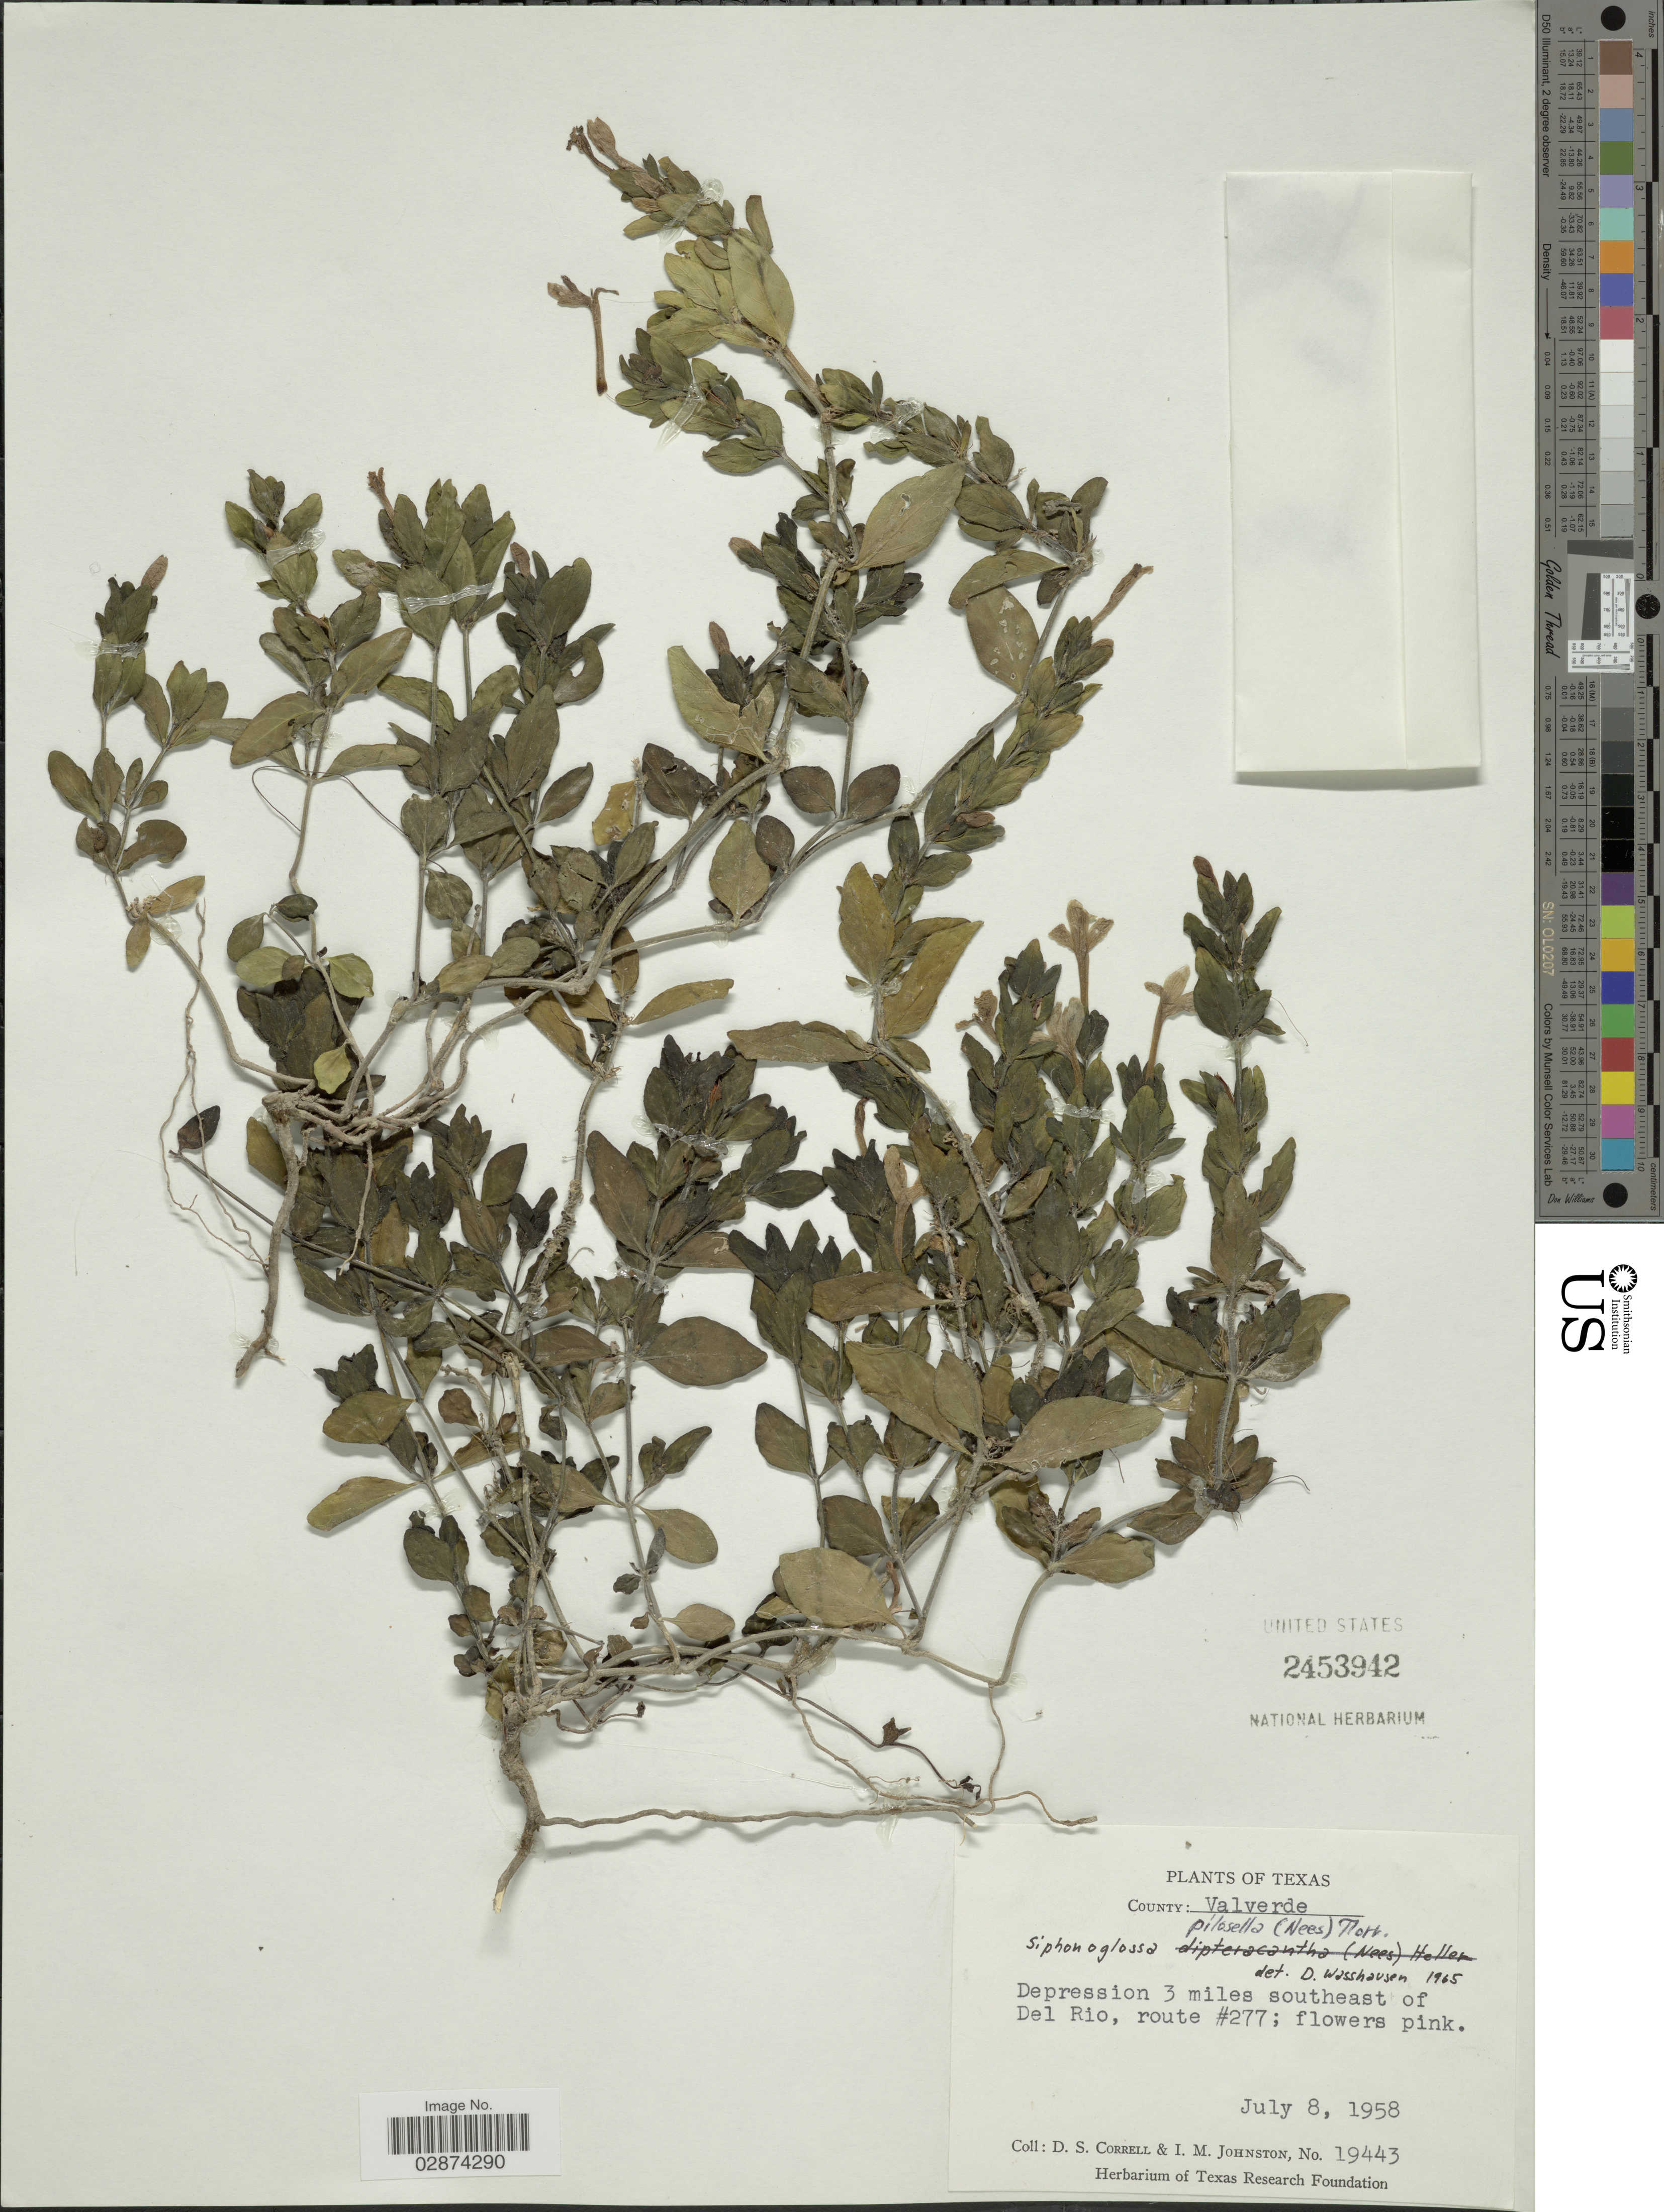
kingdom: Plantae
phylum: Tracheophyta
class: Magnoliopsida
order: Lamiales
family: Acanthaceae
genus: Justicia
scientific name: Justicia pilosella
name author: (Nees) Hilsenb.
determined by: Fisher, Amanda, (LOB), California State University, Long Beach (UNITED STATES)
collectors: D. S. Correll & I.M. Johnston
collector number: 19443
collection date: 1958-07-08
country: United States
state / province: Texas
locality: County: Valverde. Depression 3 miles southeast of Del Rio, route #277.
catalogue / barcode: US 2453942